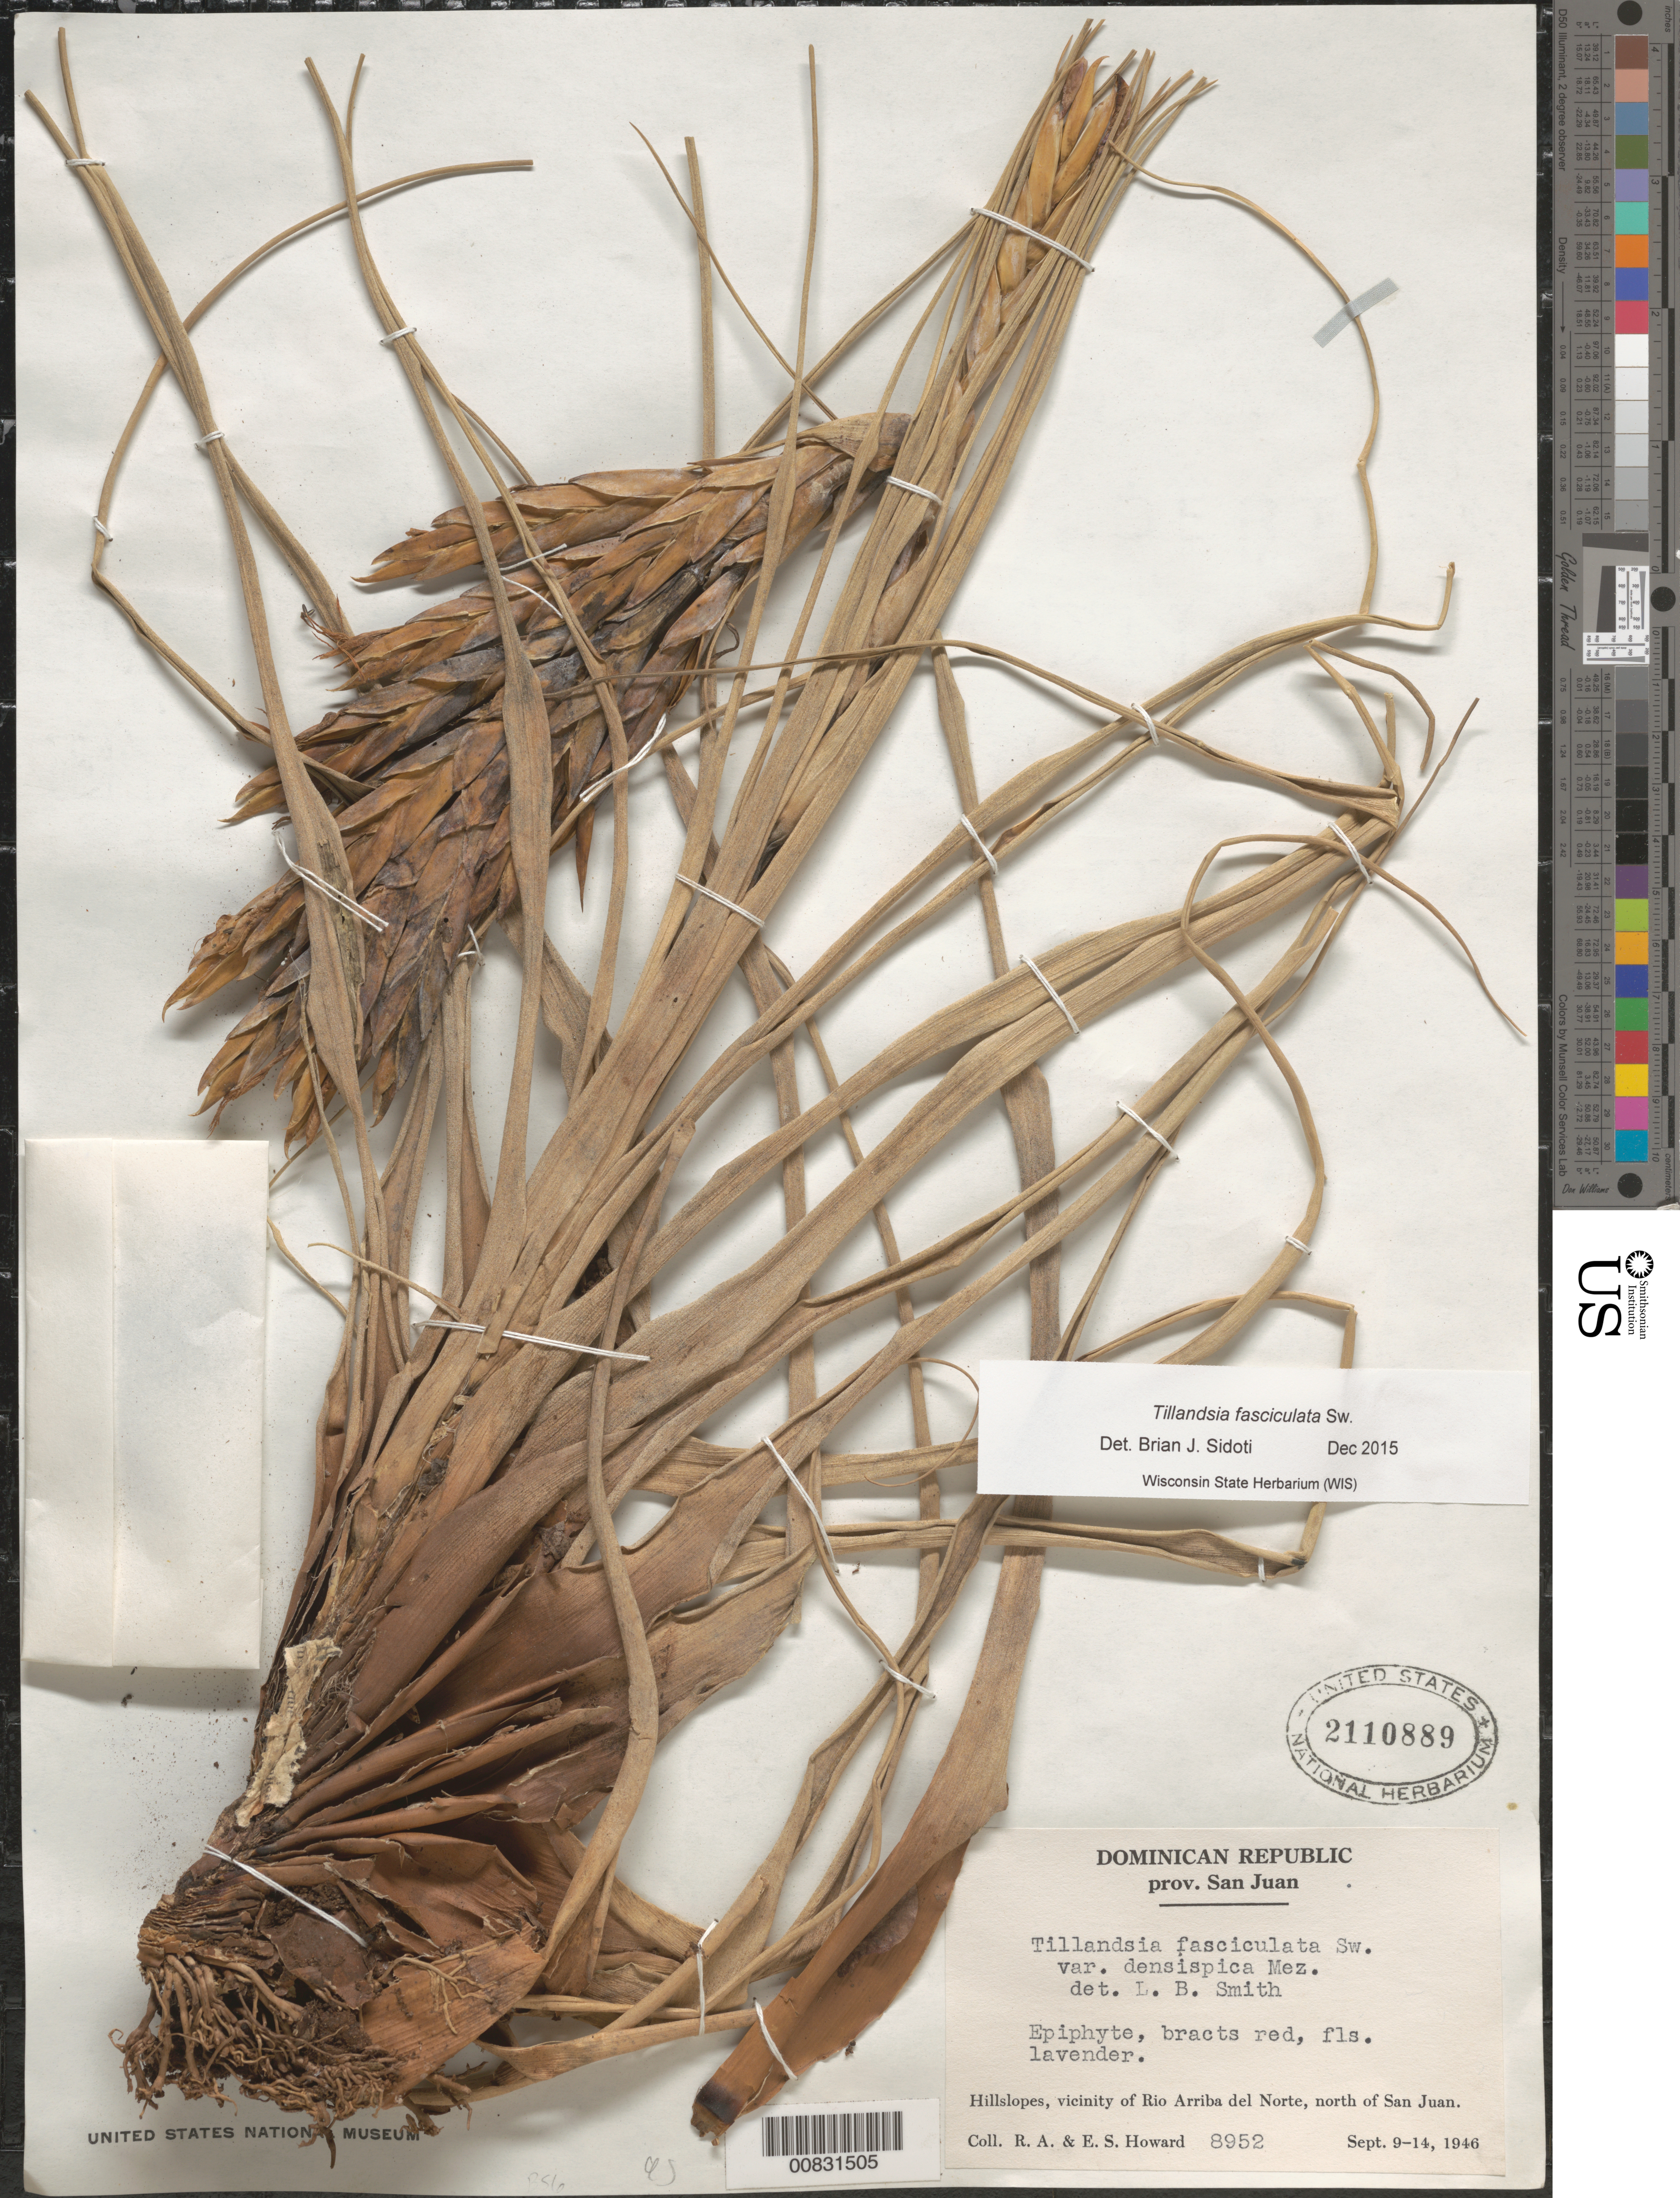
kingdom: Plantae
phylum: Tracheophyta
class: Liliopsida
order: Poales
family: Bromeliaceae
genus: Tillandsia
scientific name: Tillandsia fasciculata var. densispica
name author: Mez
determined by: Smith, Lyman B., (US), NMNH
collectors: R. A. Howard & E. S. Howard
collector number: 8952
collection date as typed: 09 Sep 1946 to 14 Sep 1946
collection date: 1946-09-09/1946-09-14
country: Dominican Republic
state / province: San Juan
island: Hispaniola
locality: Hillslopes, vicinity of Río Arriba del Norte, north of San Juan.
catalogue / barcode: US 2110889